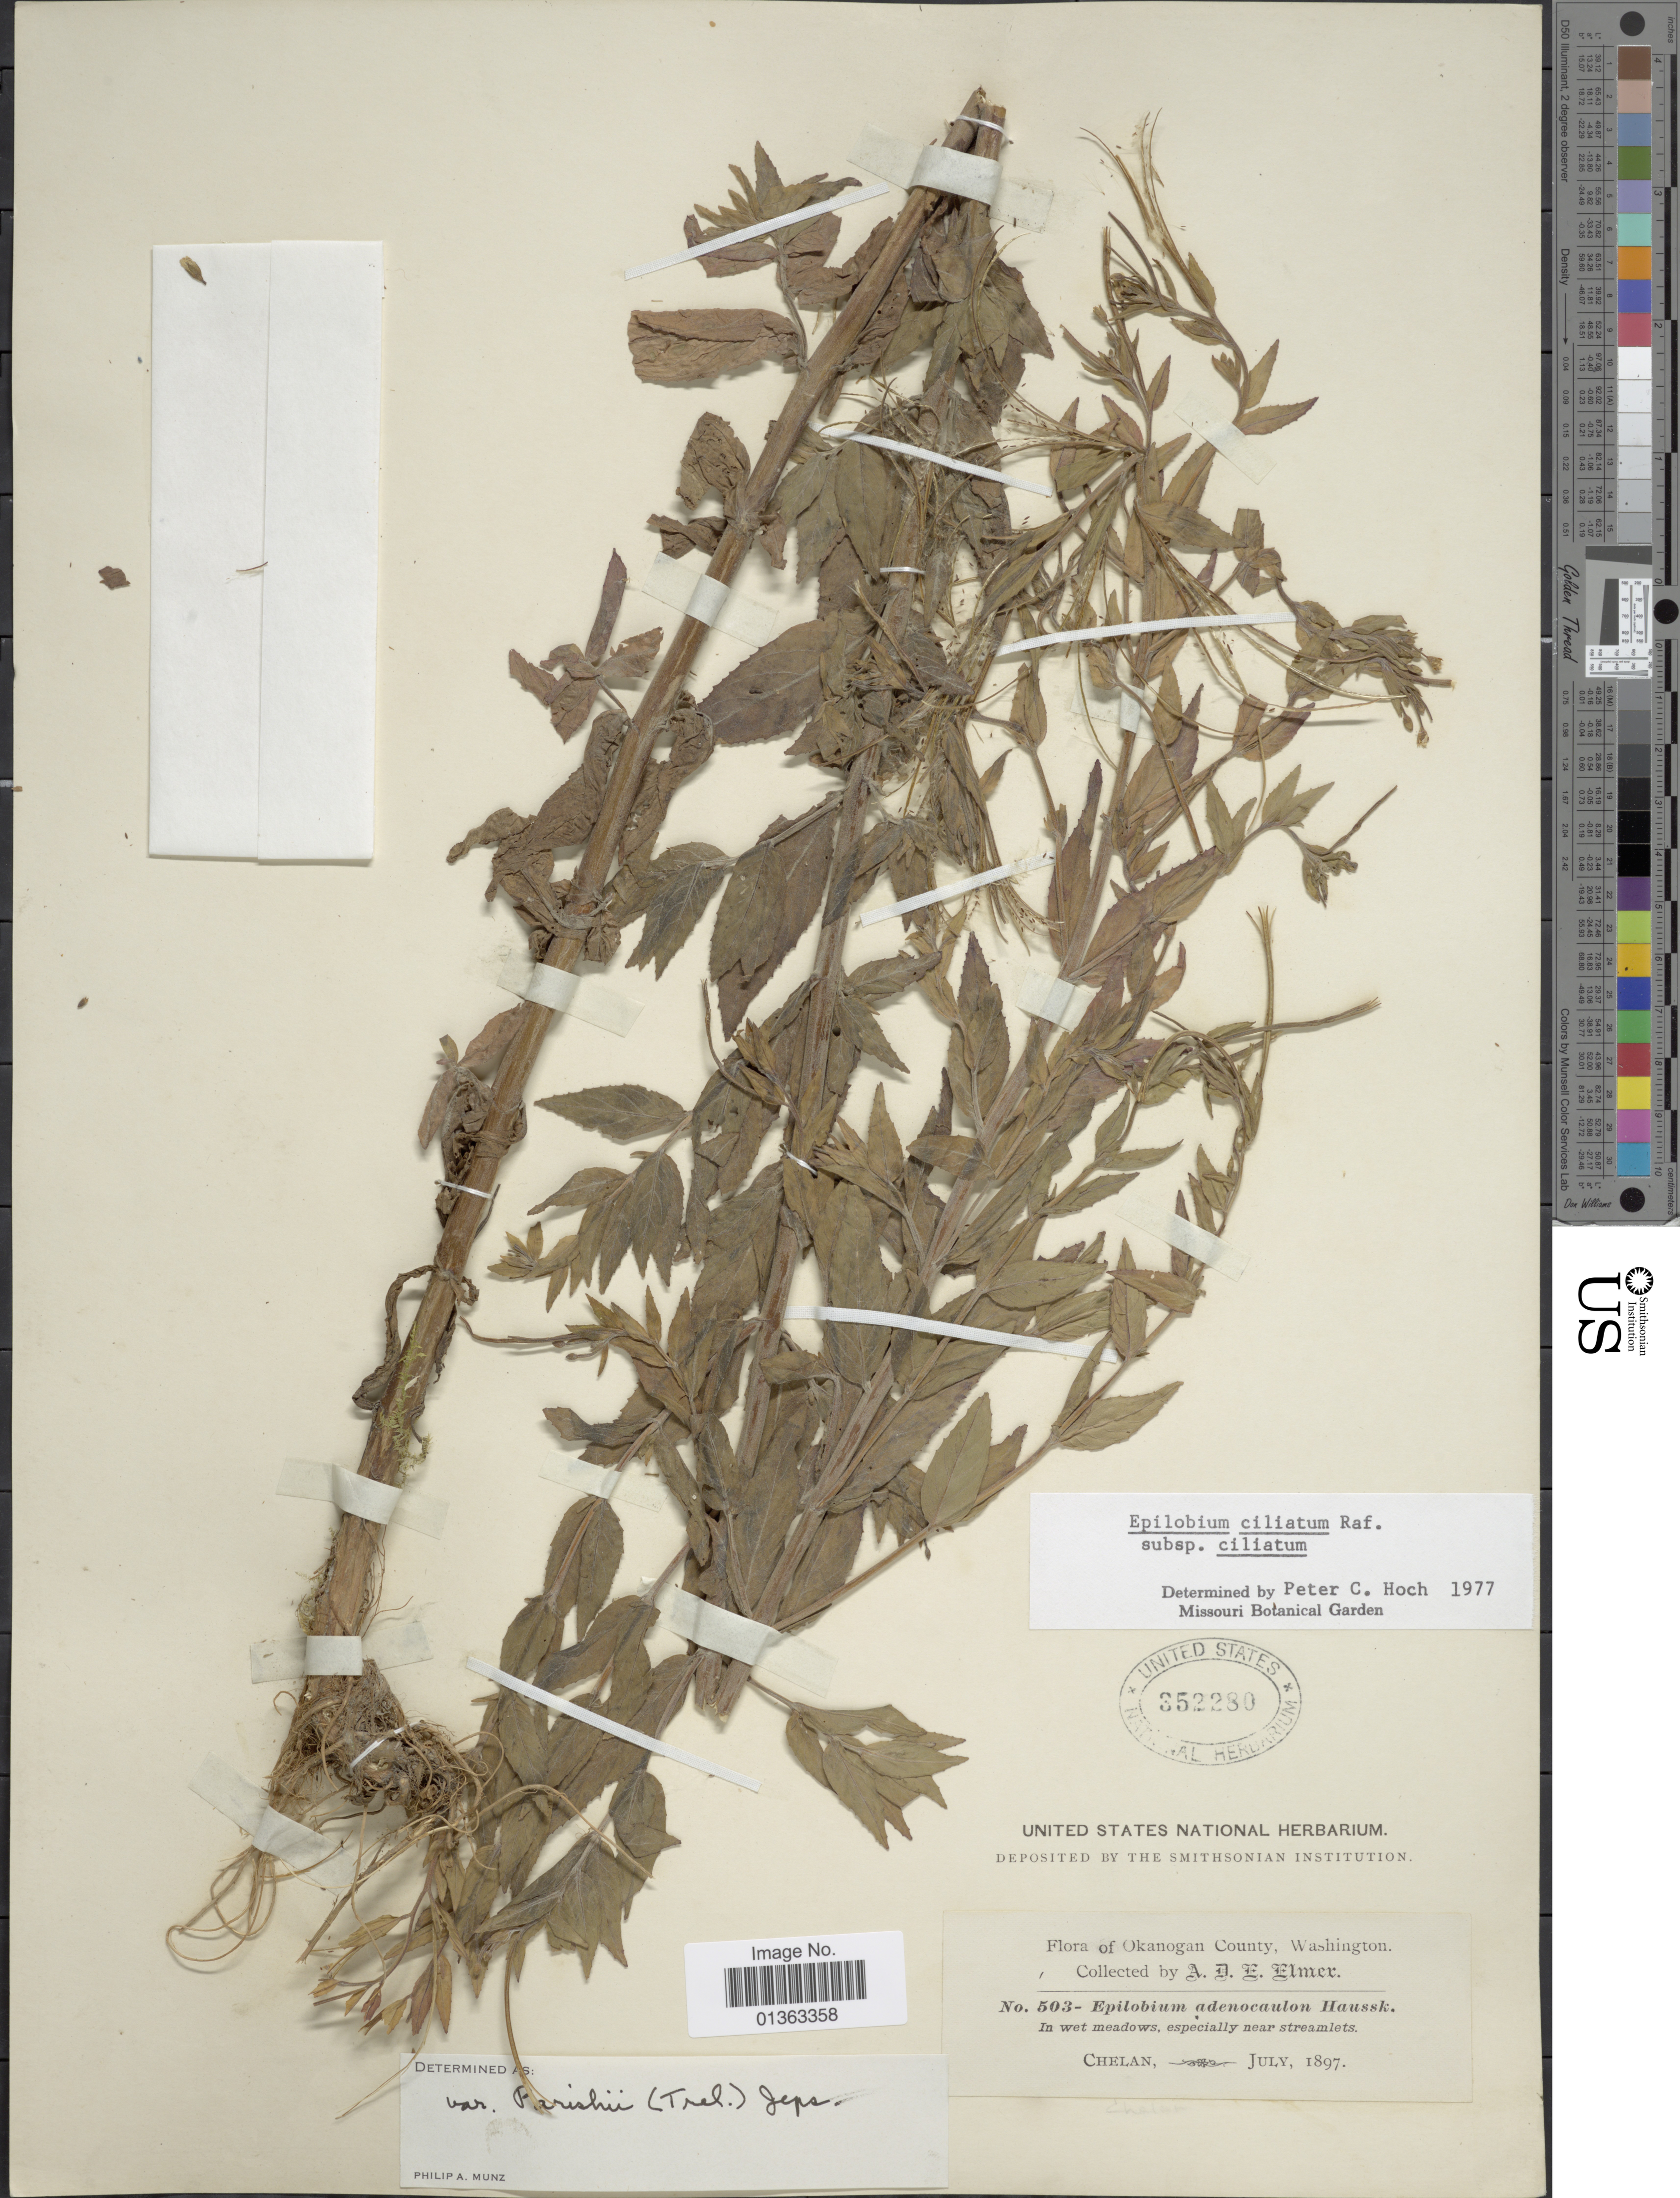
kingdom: Plantae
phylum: Tracheophyta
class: Magnoliopsida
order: Myrtales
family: Onagraceae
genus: Epilobium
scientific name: Epilobium ciliatum subsp. ciliatum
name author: Raf.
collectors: A. D. E. Elmer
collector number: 503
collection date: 1897-07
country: United States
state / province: Washington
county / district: Chelan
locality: Chelan.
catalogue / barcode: US 352280